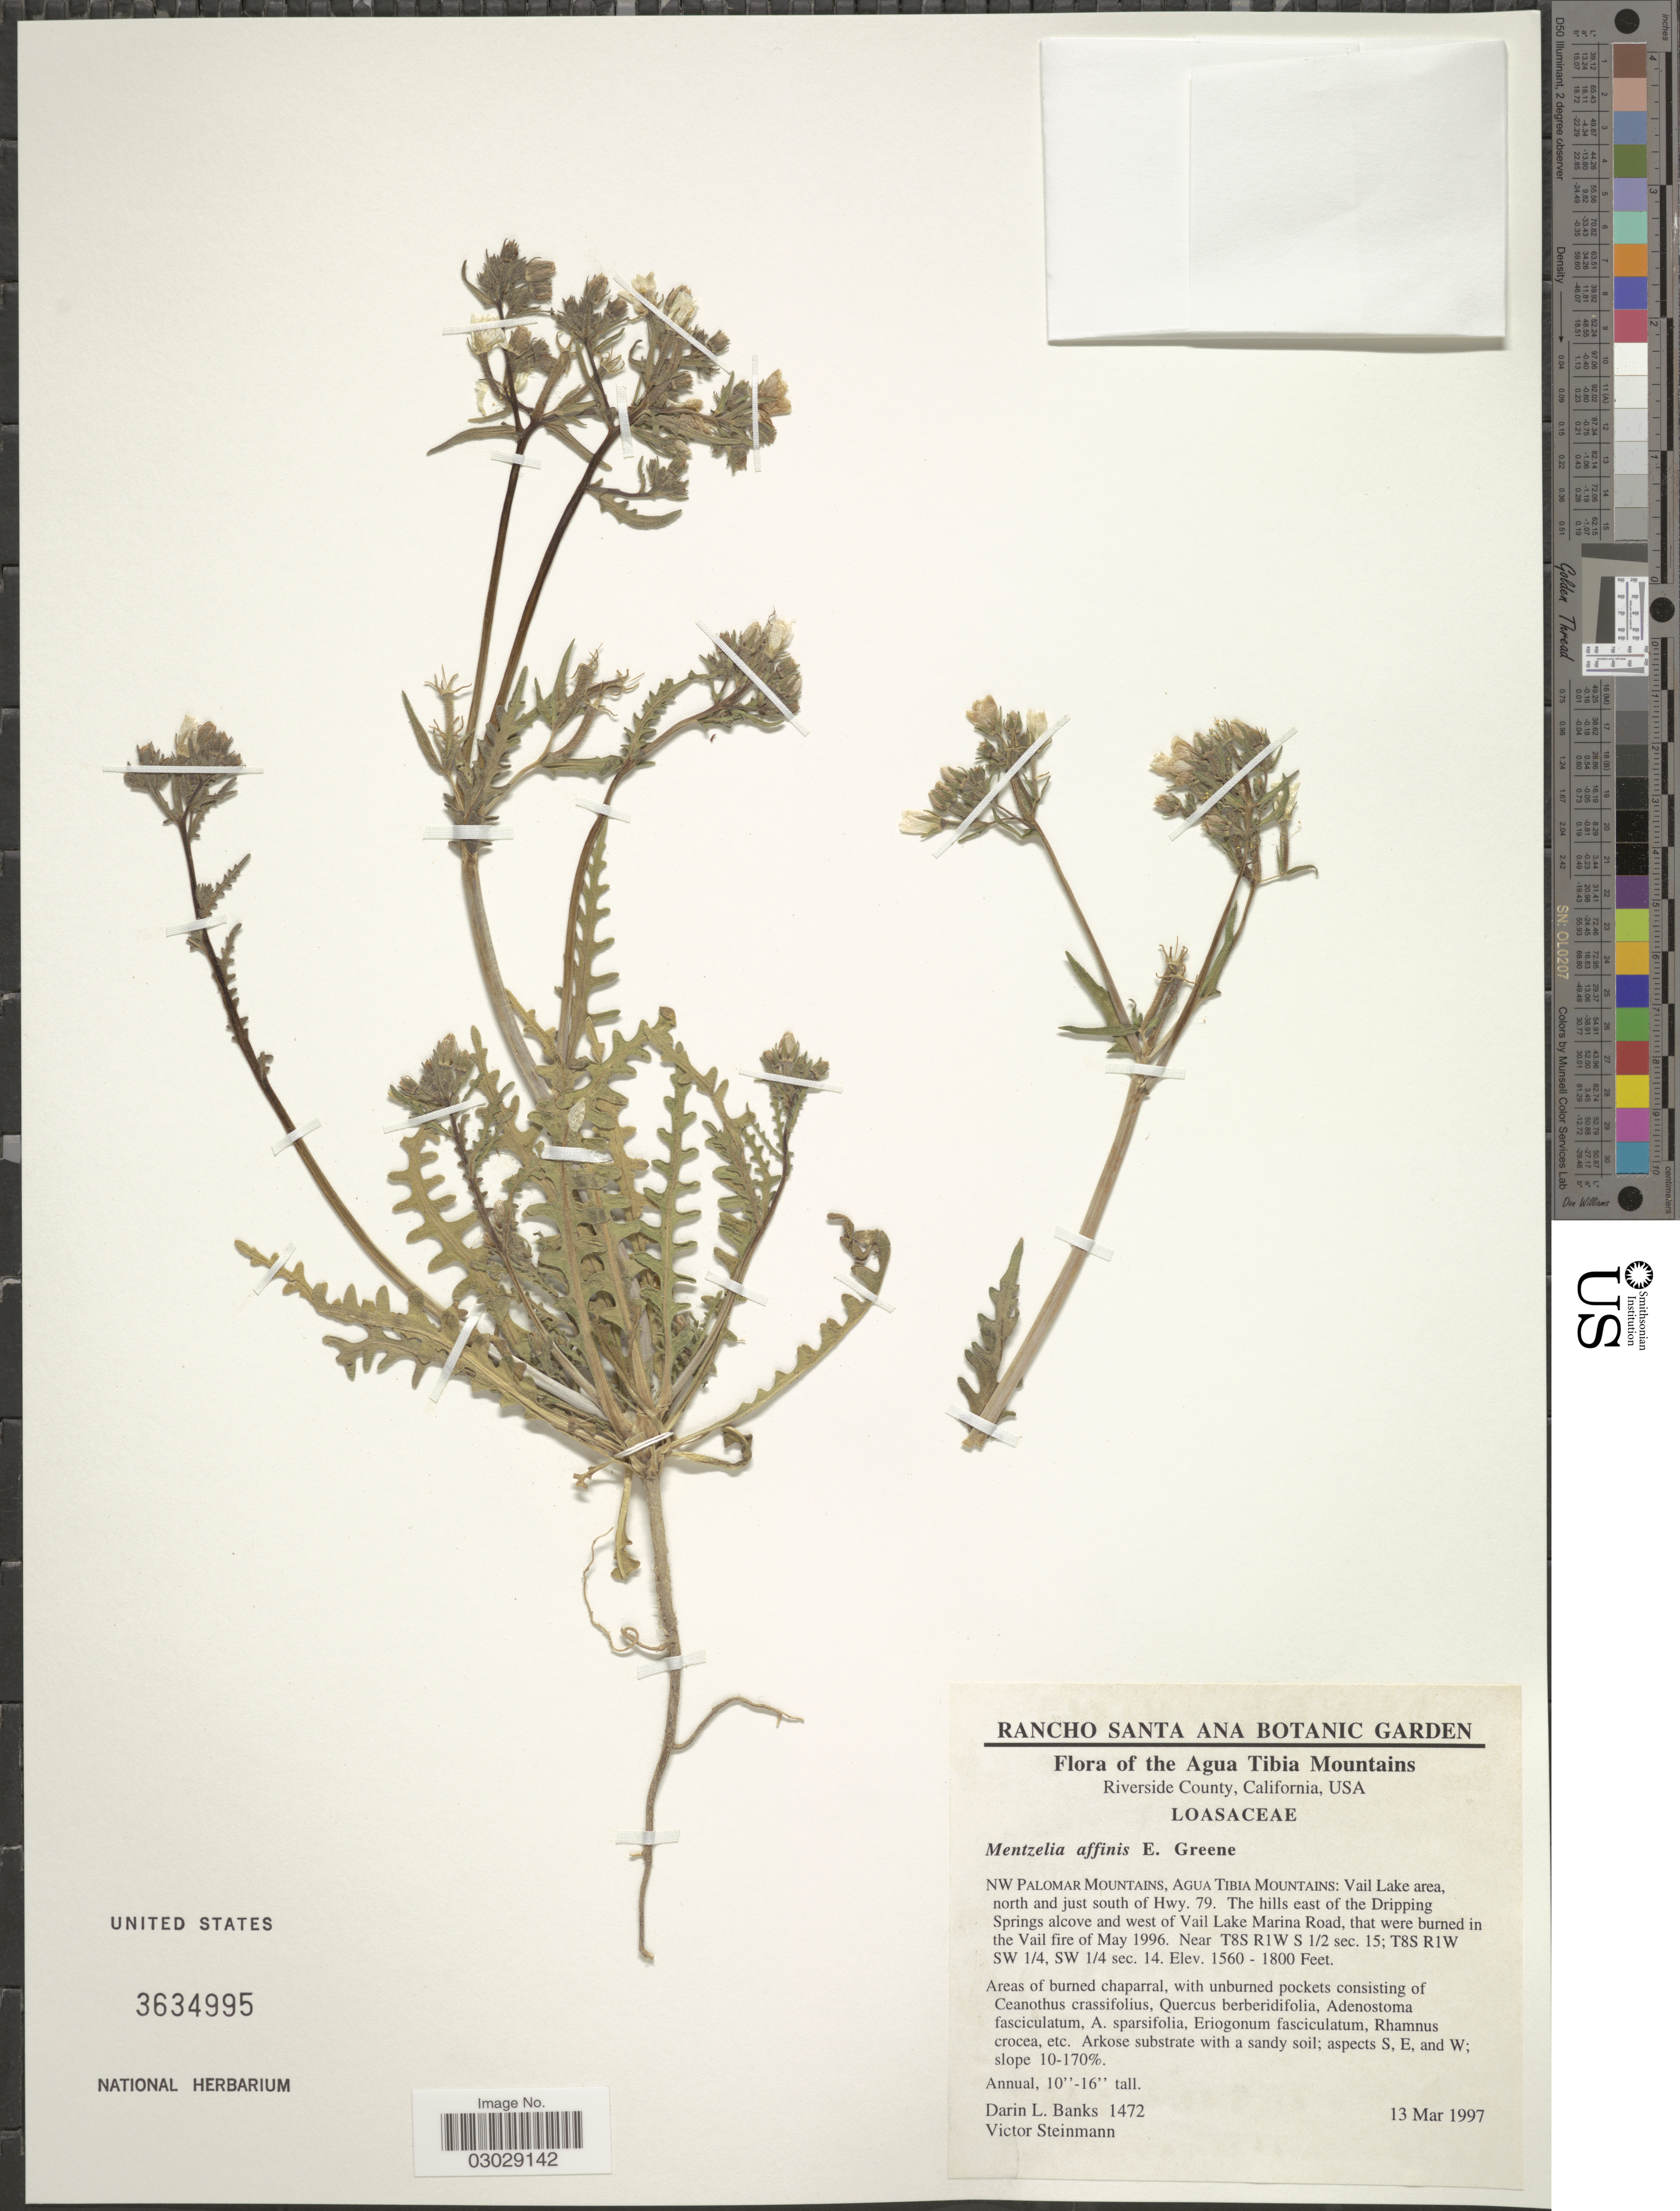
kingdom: Plantae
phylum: Tracheophyta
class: Magnoliopsida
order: Cornales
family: Loasaceae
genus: Mentzelia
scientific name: Mentzelia affinis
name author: Greene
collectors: D. Banks & V. W. Steinmann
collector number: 1472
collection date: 1997-03-13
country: United States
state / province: California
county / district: Riverside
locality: Agua Tibia Mountains. Riverside County, USA. NW Palomar Mountains, Agua Tibia Mountains: Vail Lake area, north and just south of Hwy. 79. The hills east of Dripping Springs above and west of Vail Lake Marina Road, that were burned in the Vail fire of May 1996. Near T8S R1W S1/2 sec. 15; T8S R1W SW 1/4, SW 1/4 sec. 14.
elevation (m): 475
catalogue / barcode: US 3634995